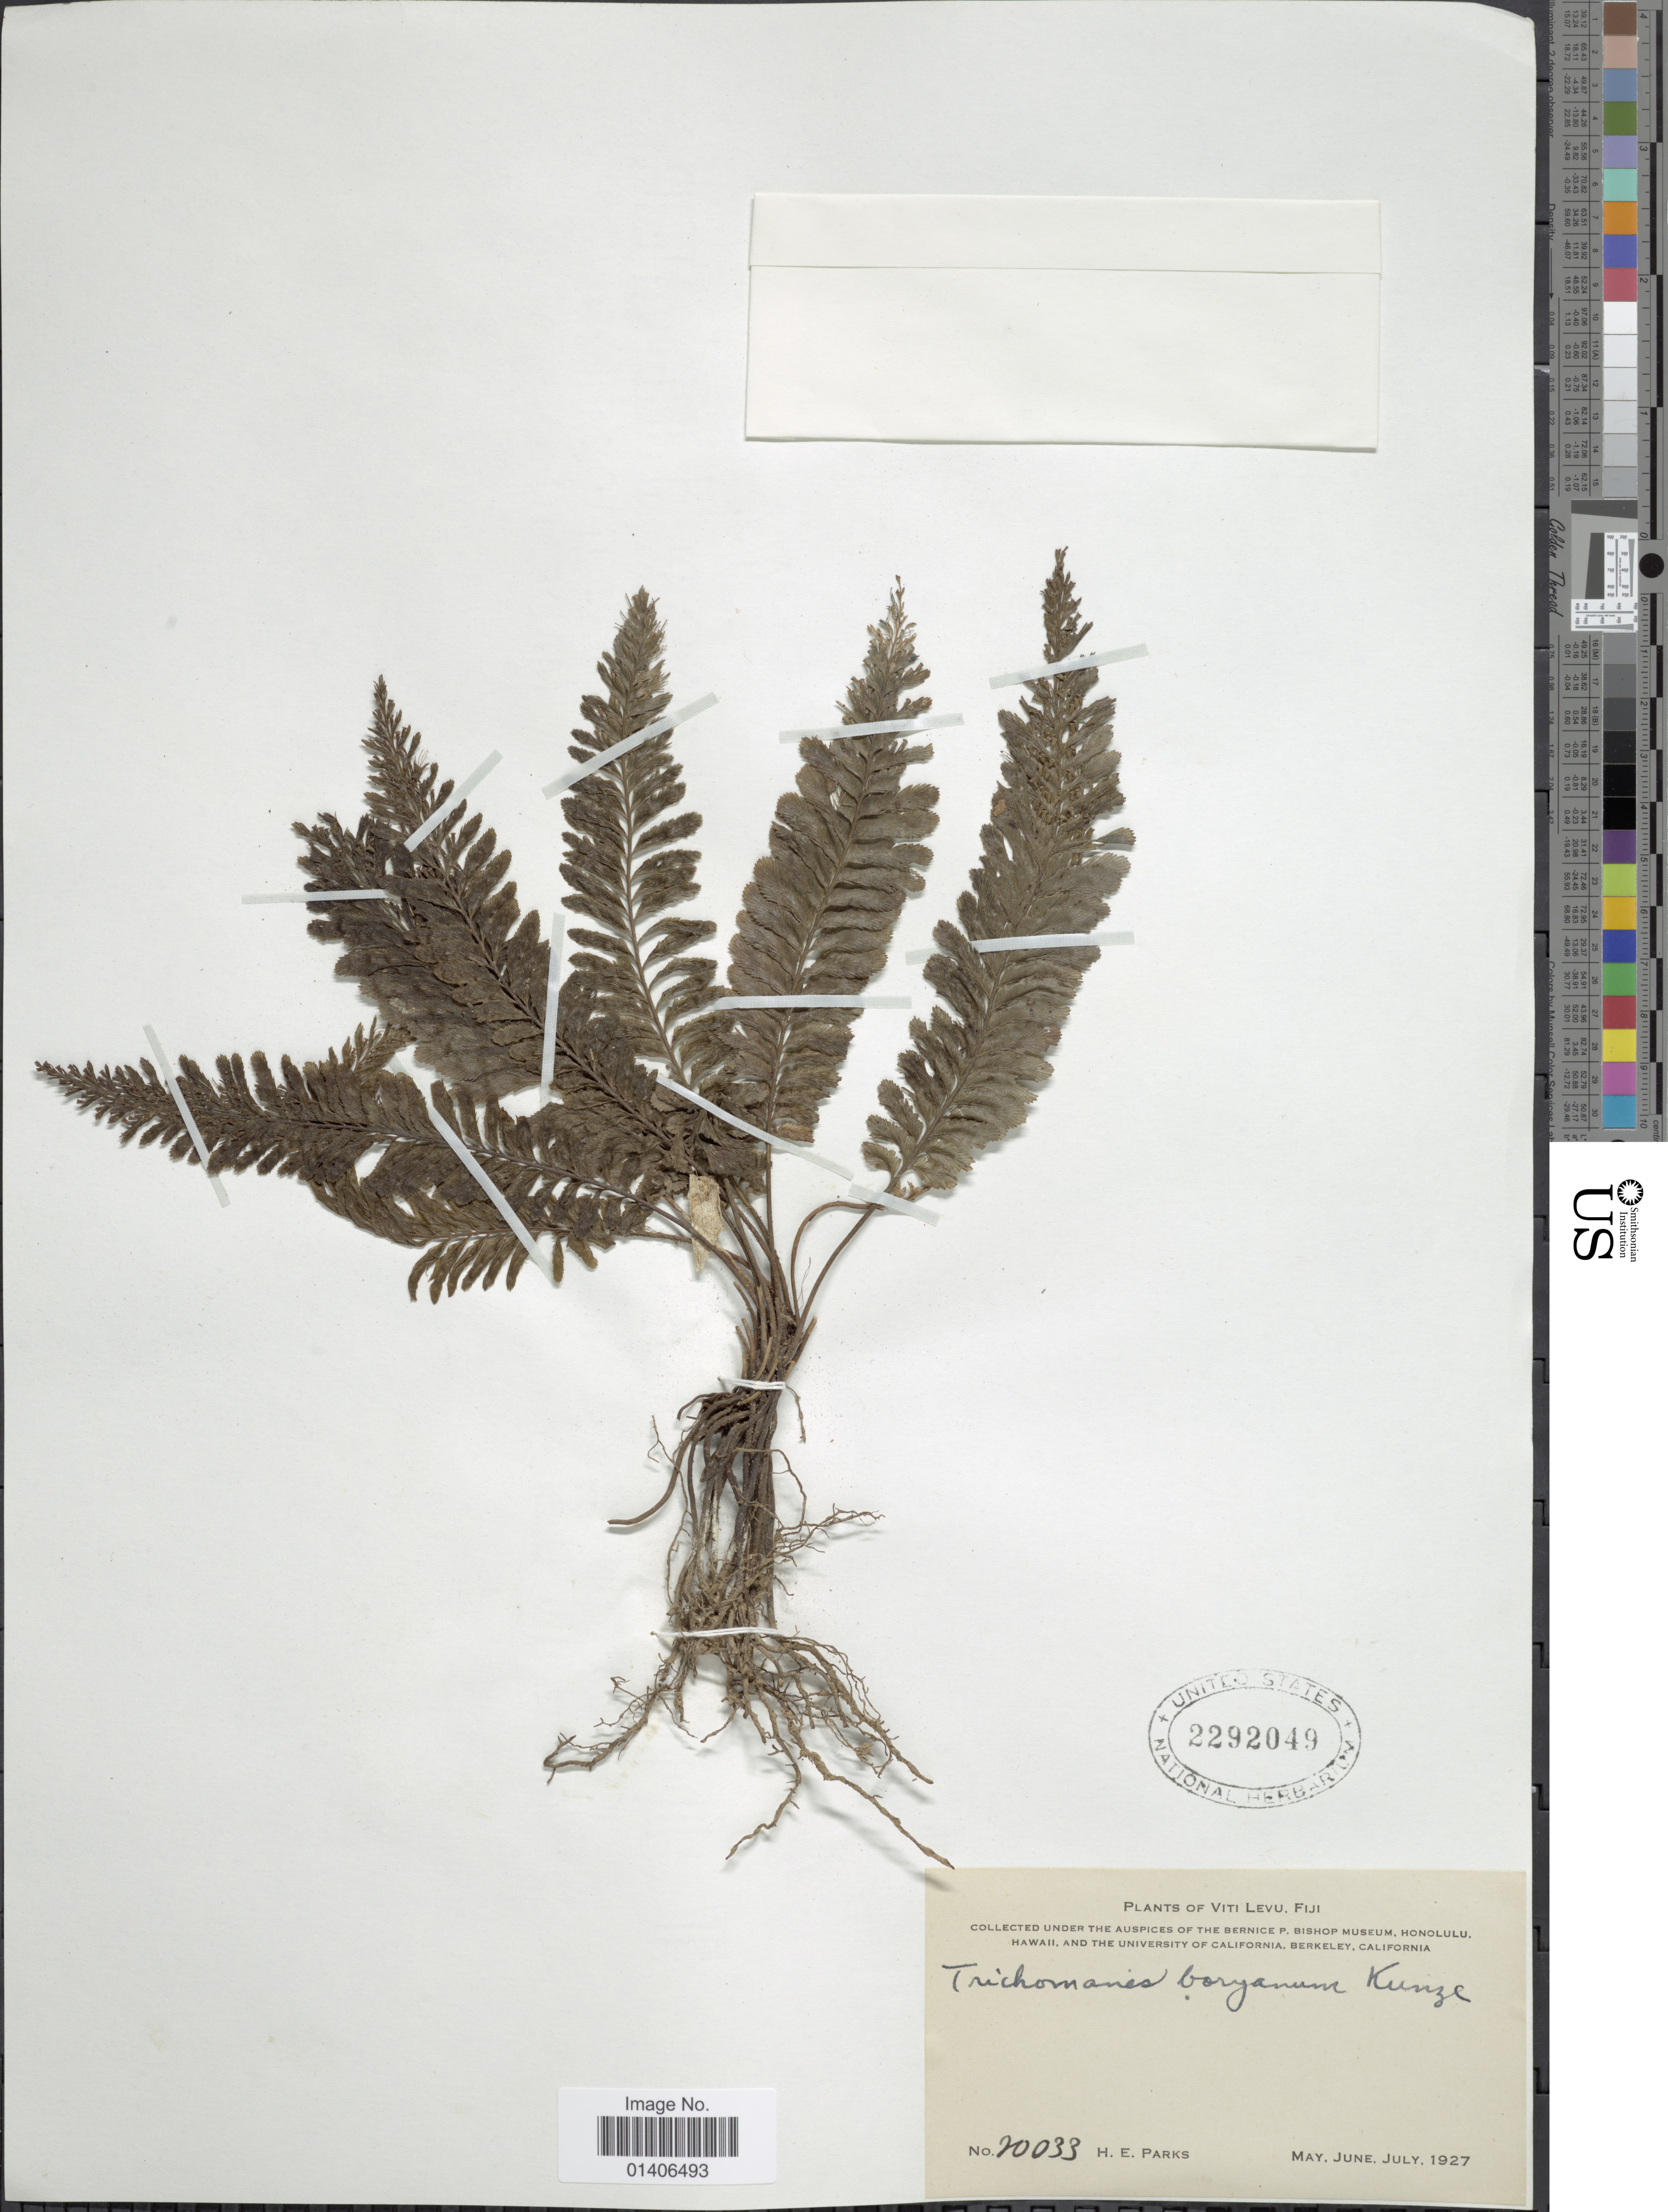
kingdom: Plantae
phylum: Tracheophyta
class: Polypodiopsida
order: Hymenophyllales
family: Hymenophyllaceae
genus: Cephalomanes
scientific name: Cephalomanes atrovirens subsp. boryanum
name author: (Kunze) K. Iwats.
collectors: H. E. Parks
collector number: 20033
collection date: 1927-05/1927-07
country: Fiji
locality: Viti Levu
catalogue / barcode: US 2292049